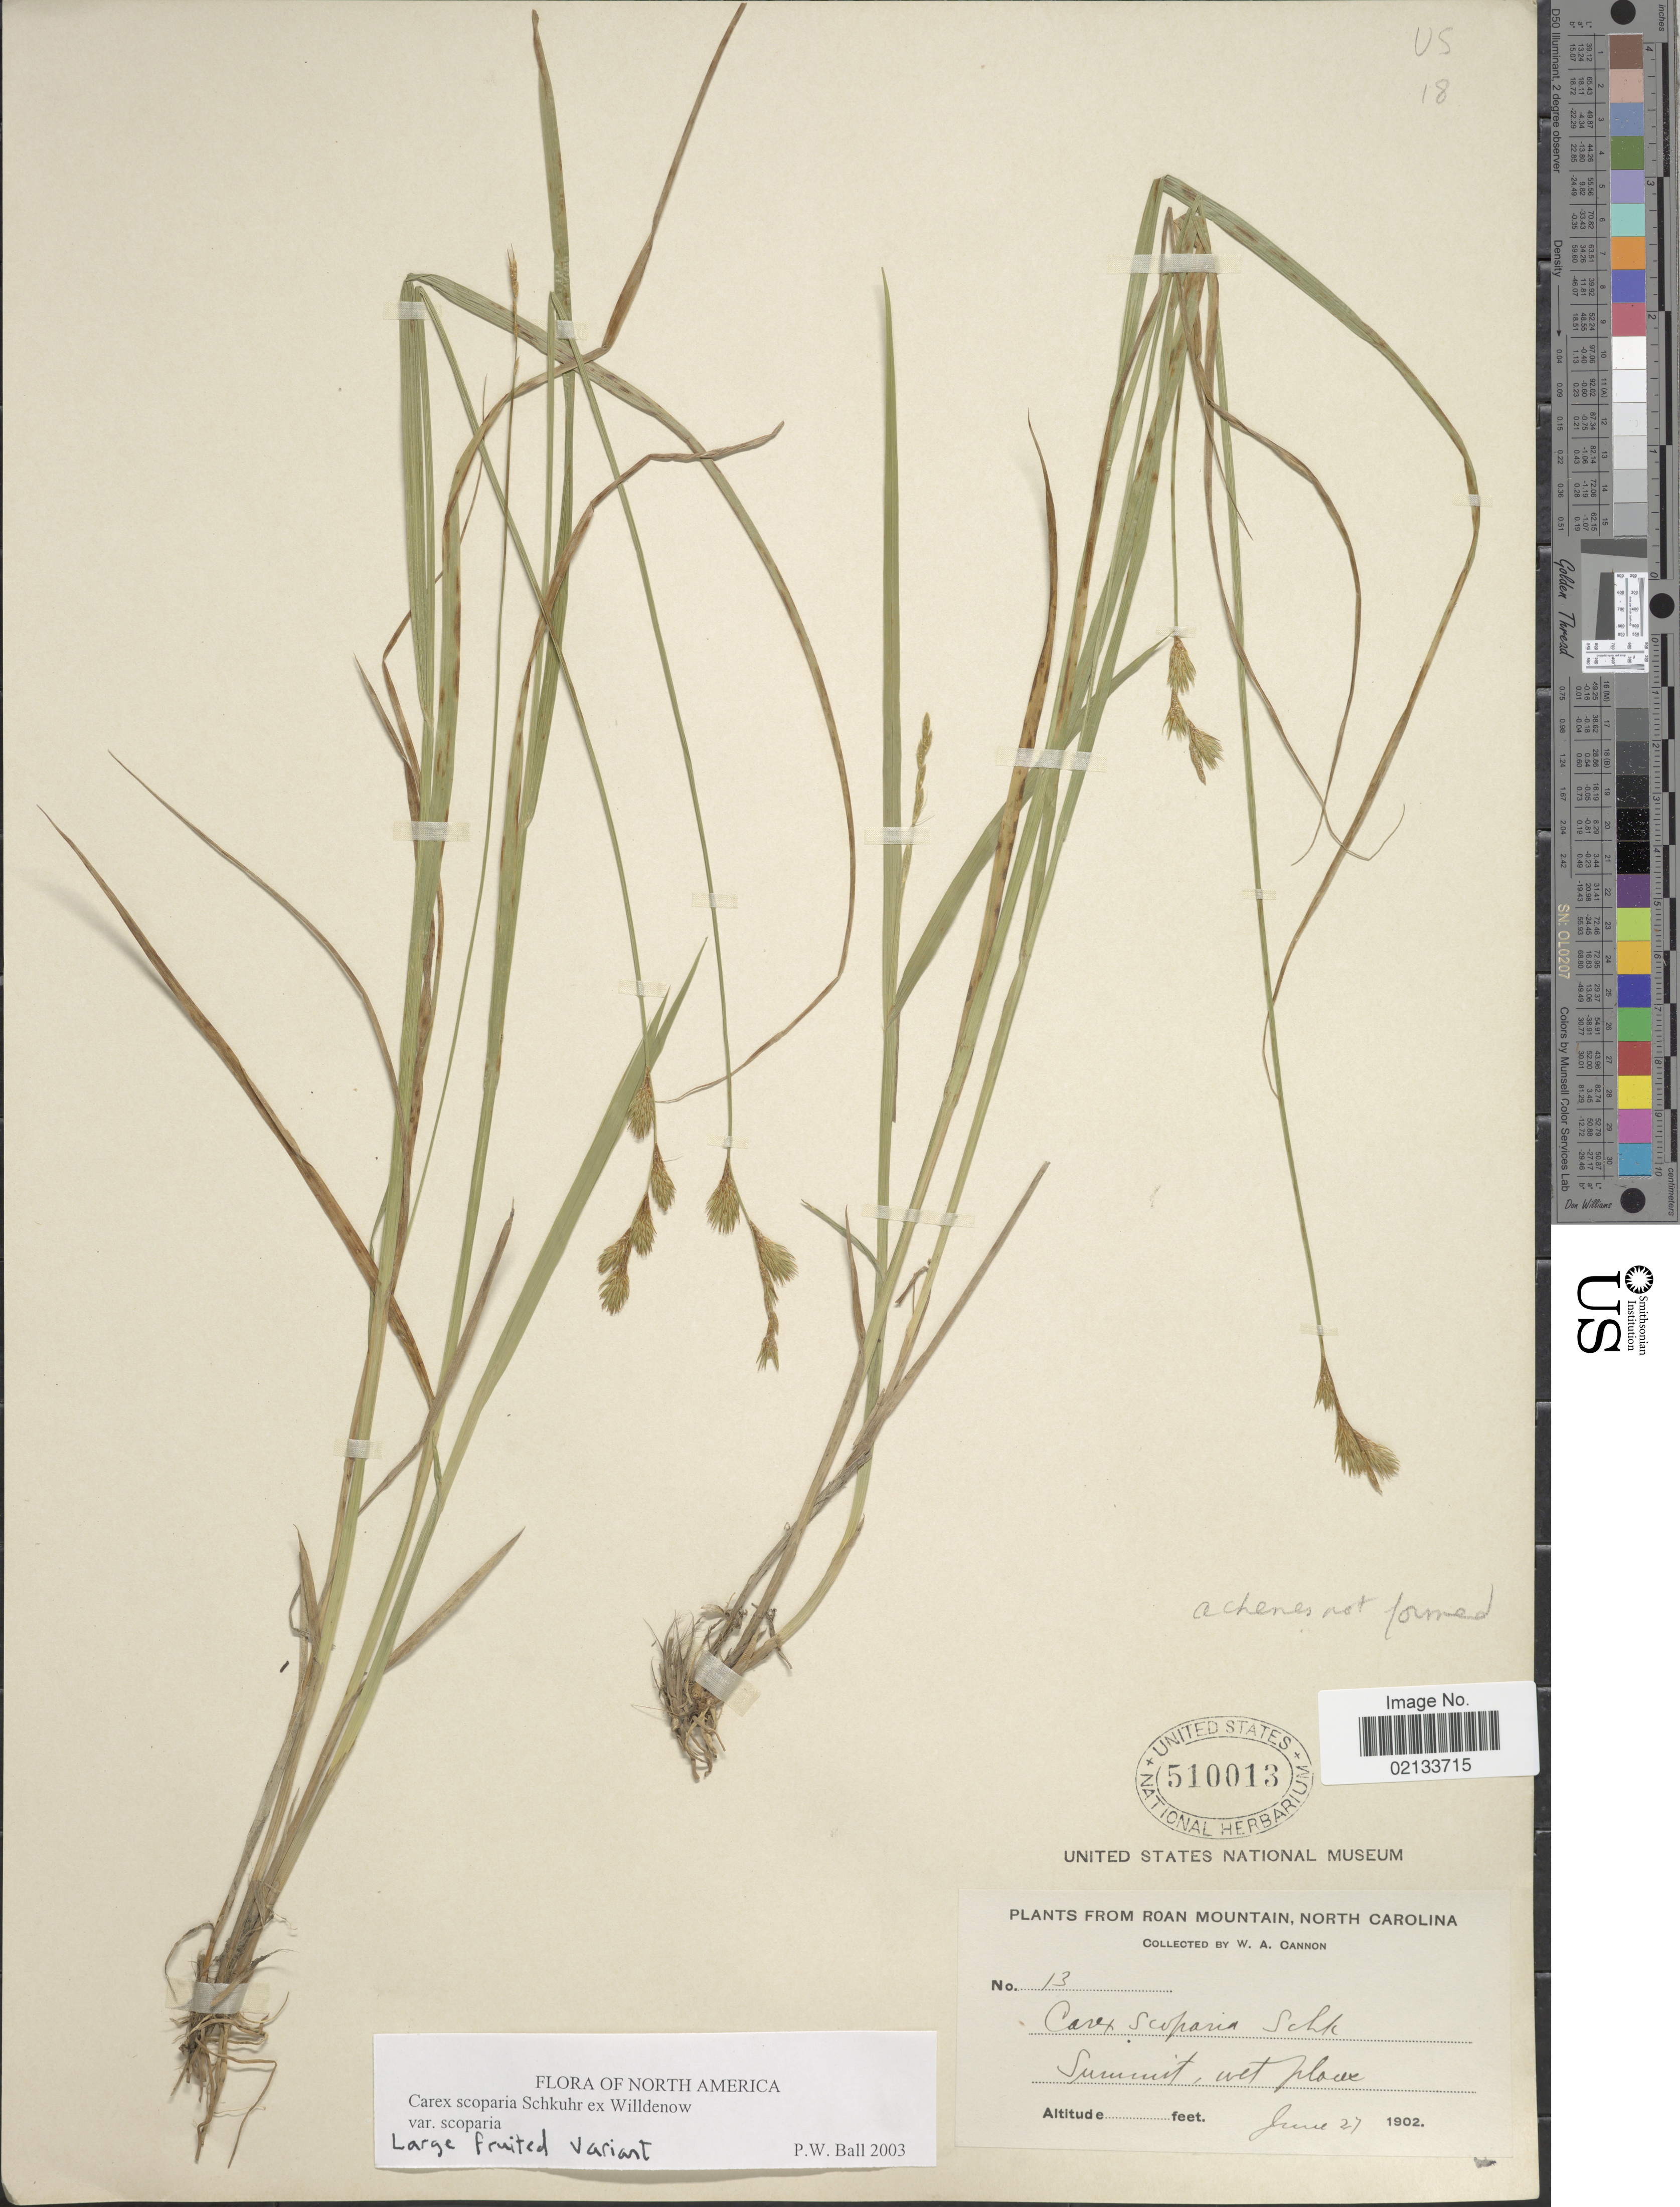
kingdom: Plantae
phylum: Tracheophyta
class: Liliopsida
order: Poales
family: Cyperaceae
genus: Carex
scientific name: Carex scoparia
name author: Schkuhr ex Willd.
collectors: W. Cannon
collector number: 13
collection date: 1902-06-27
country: United States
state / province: North Carolina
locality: Roan Mountain, Summit, wet places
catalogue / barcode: US 510013